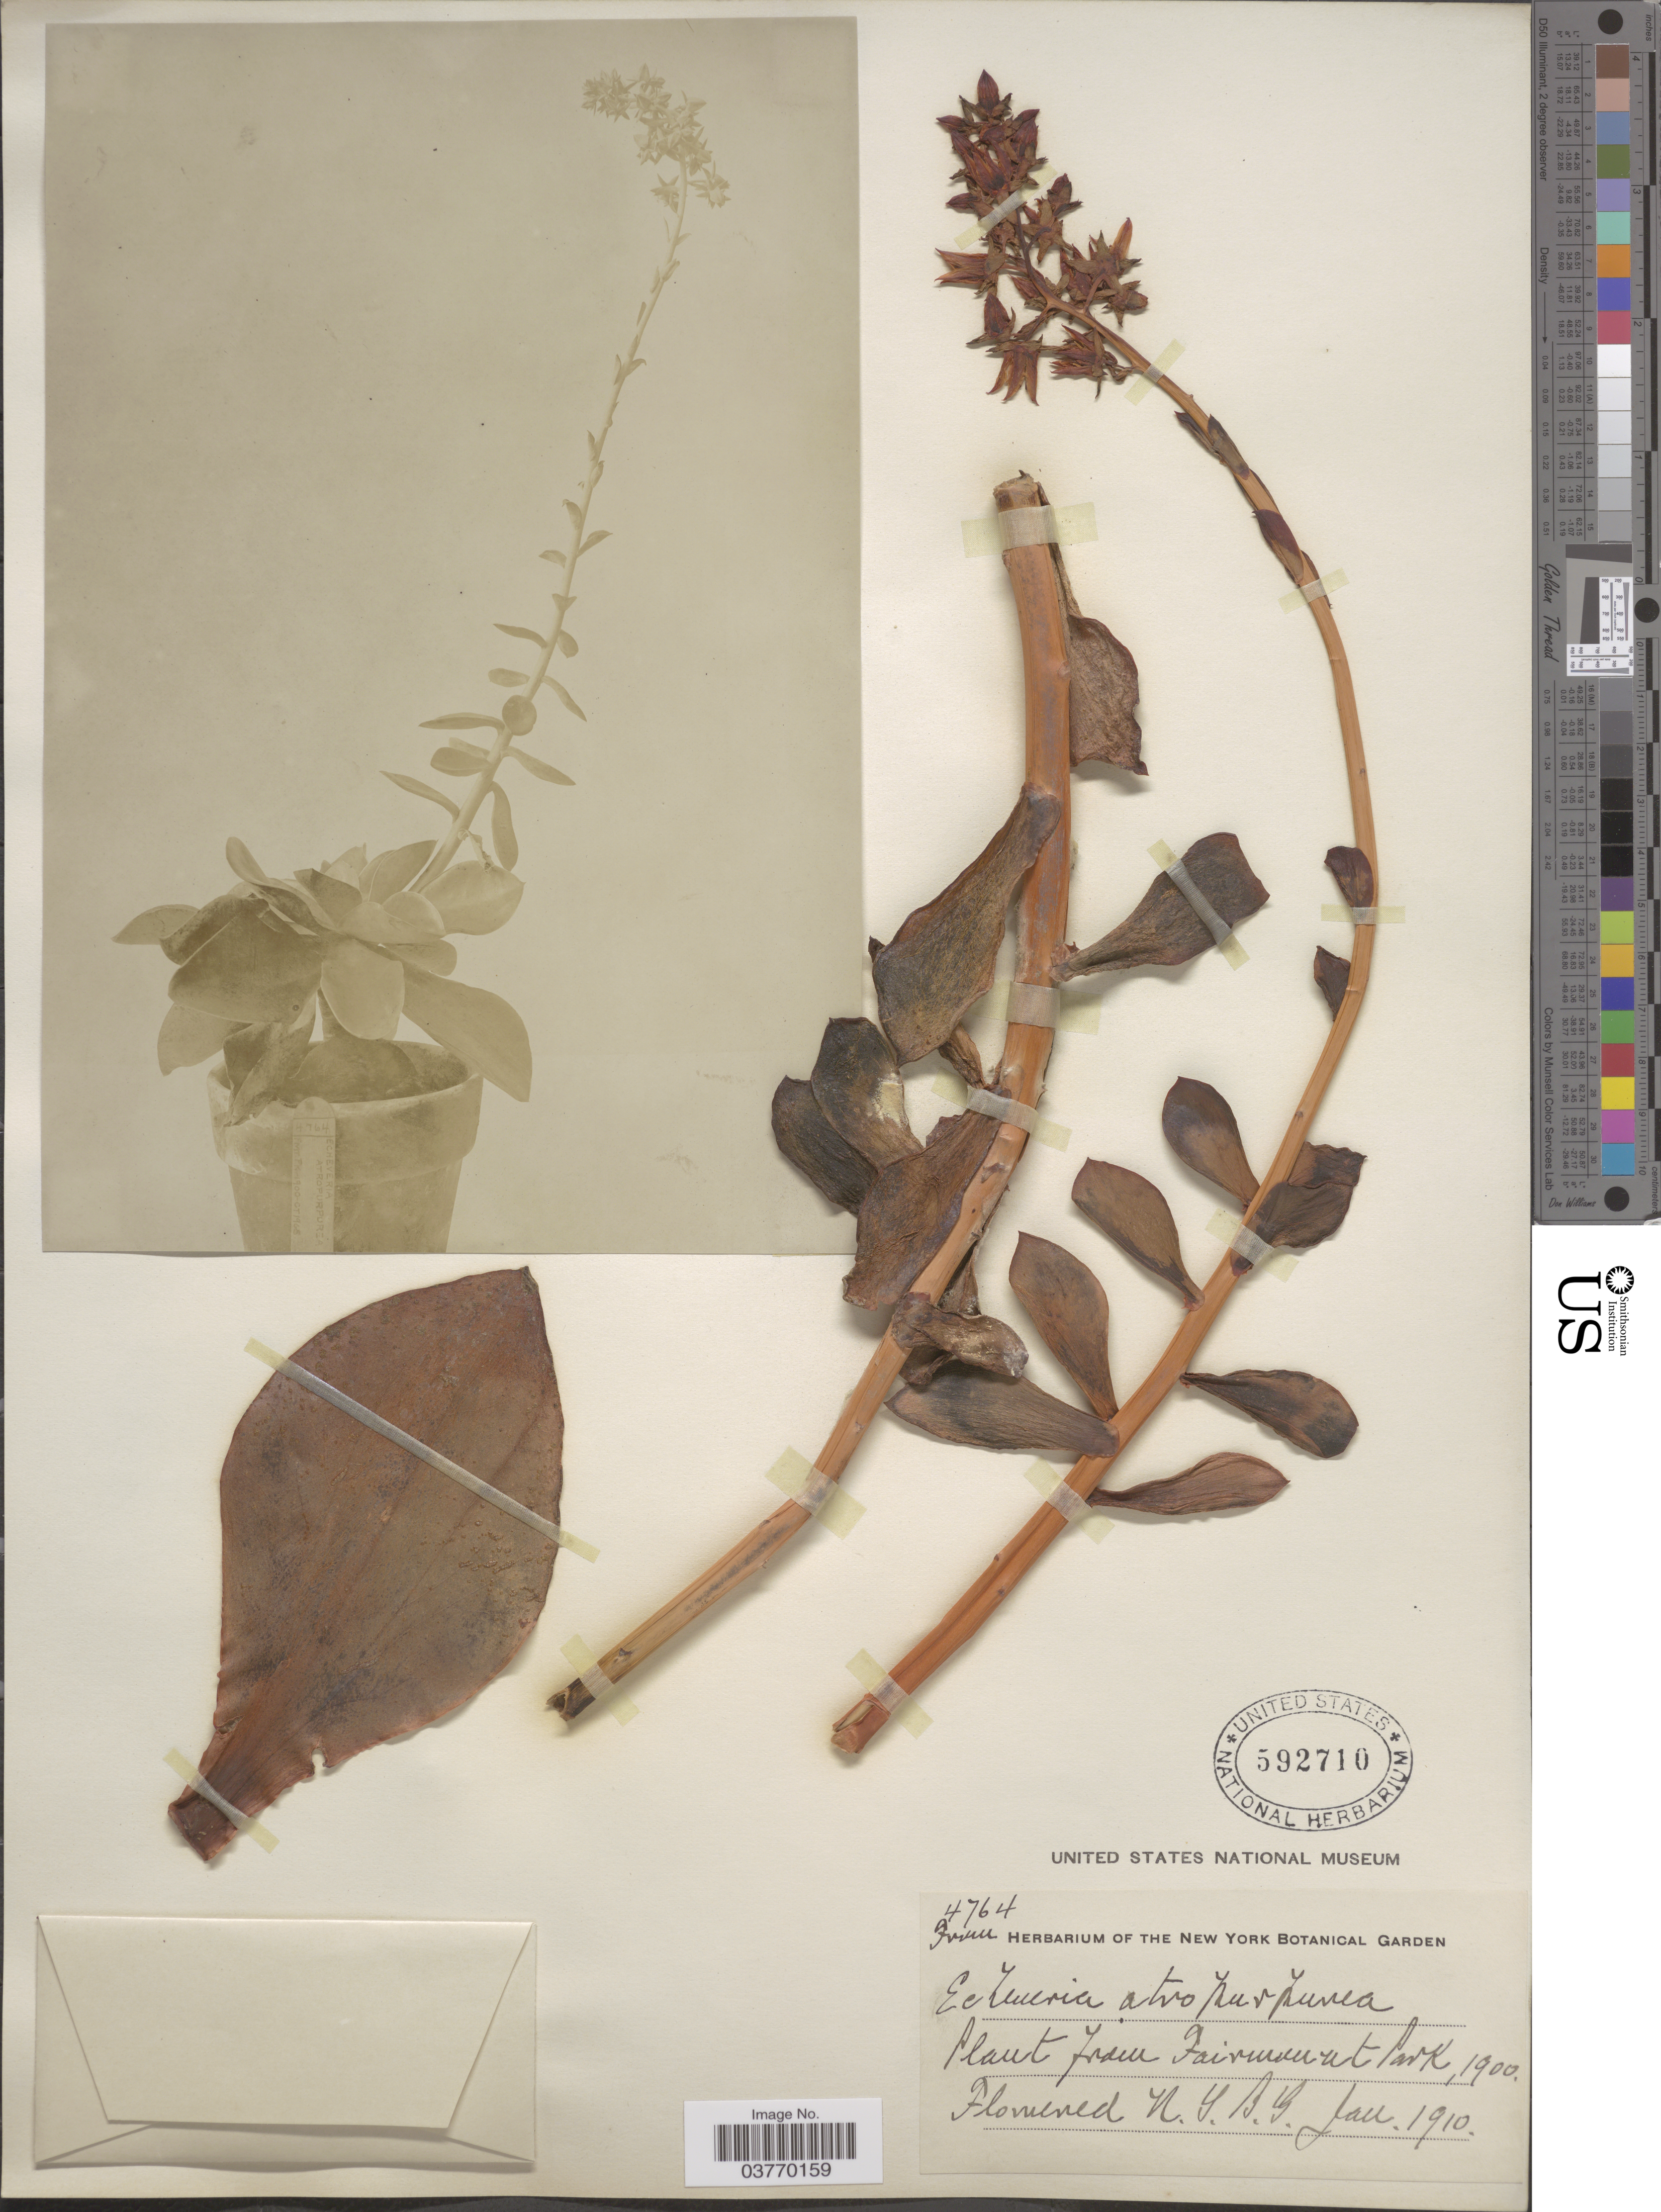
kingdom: Plantae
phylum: Tracheophyta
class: Magnoliopsida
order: Saxifragales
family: Crassulaceae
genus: Echeveria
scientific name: Echeveria gibbiflora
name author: DC.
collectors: New York Botanical Garden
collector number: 4764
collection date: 1910-01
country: United States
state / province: New York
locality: N.Y.B.G.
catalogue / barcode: US 592710